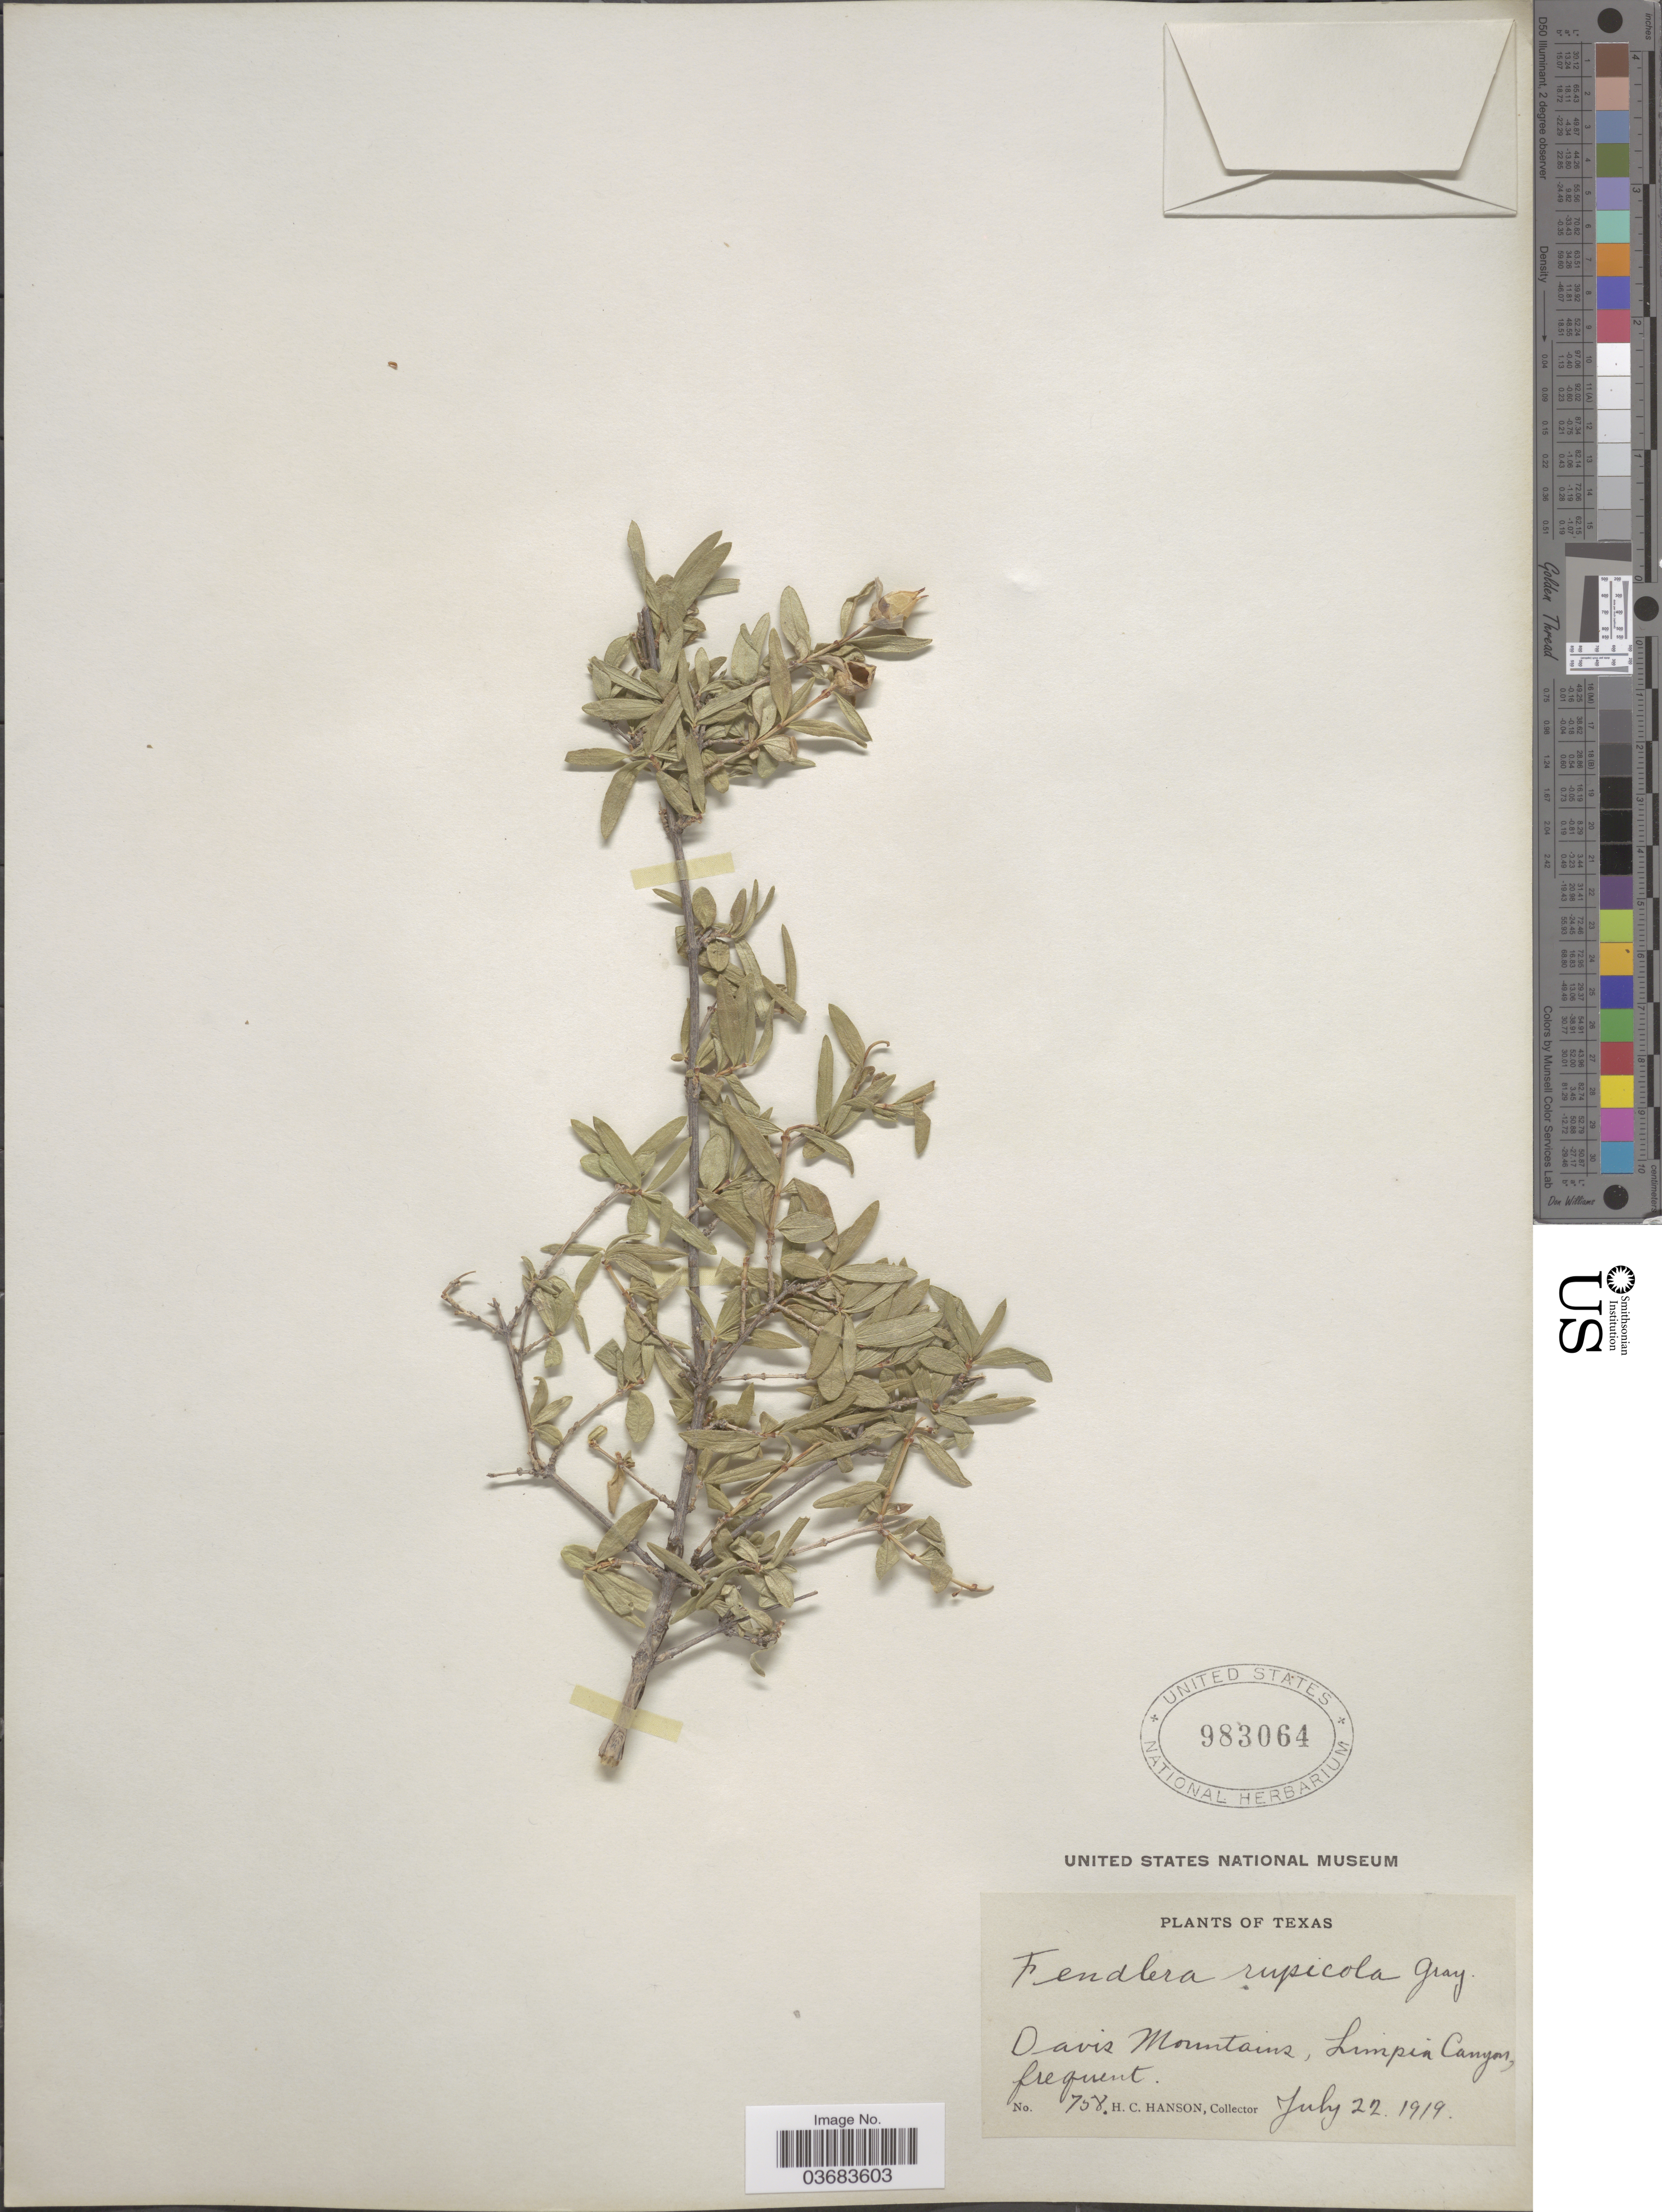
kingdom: Plantae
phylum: Tracheophyta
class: Magnoliopsida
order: Cornales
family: Hydrangeaceae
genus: Fendlera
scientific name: Fendlera rupicola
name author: Englem. & A. Gray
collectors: H. Hanson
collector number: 758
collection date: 1919-07-22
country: United States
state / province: Texas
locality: Davis Mountains, Limpia Canyon.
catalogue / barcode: US 983064